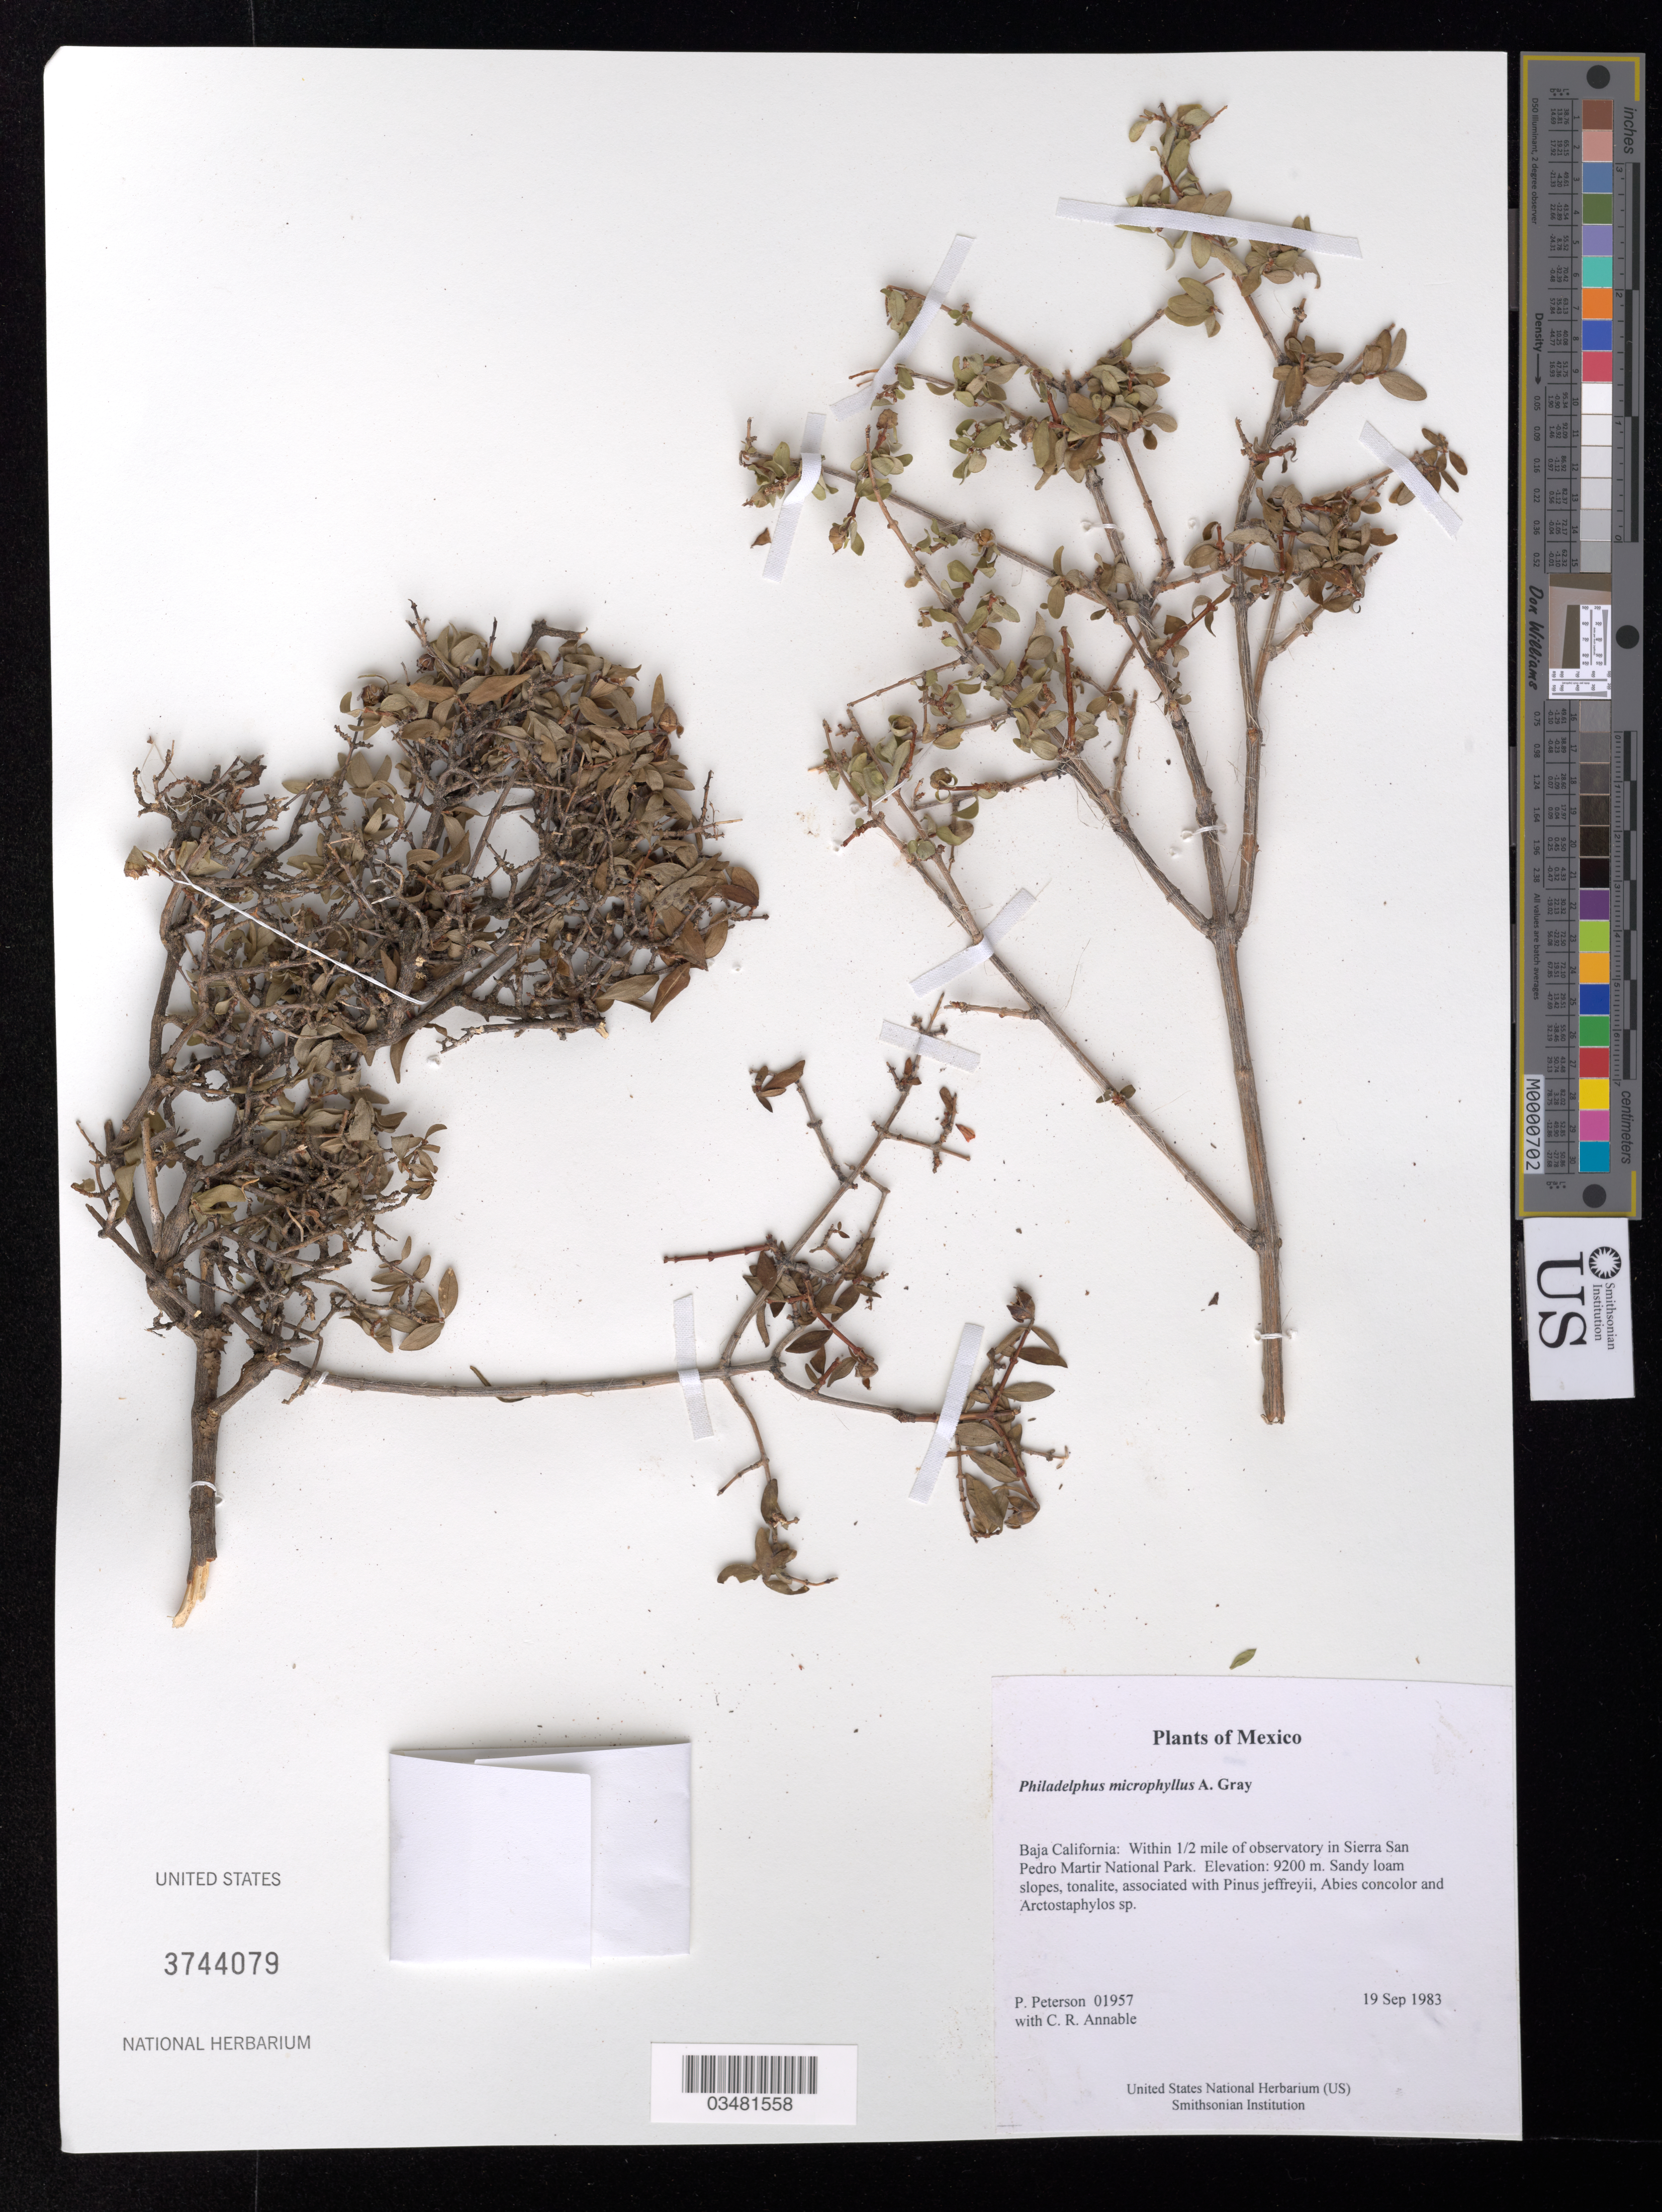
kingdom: Plantae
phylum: Tracheophyta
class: Magnoliopsida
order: Cornales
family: Hydrangeaceae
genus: Philadelphus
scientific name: Philadelphus microphyllus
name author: A. Gray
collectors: P. M. Peterson & C. R. Annable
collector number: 01957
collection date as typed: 19 Sep 1983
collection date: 1983-09-19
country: Mexico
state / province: Baja California Norte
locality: Within 1/2 mile of observatory in Sierra San Pedro Martir National Park.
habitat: Sandy loam slopes, tonalite, associated with Pinus jeffreyii, Abies concolor and Arctostaphylos sp.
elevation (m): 9200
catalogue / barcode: US 3744079